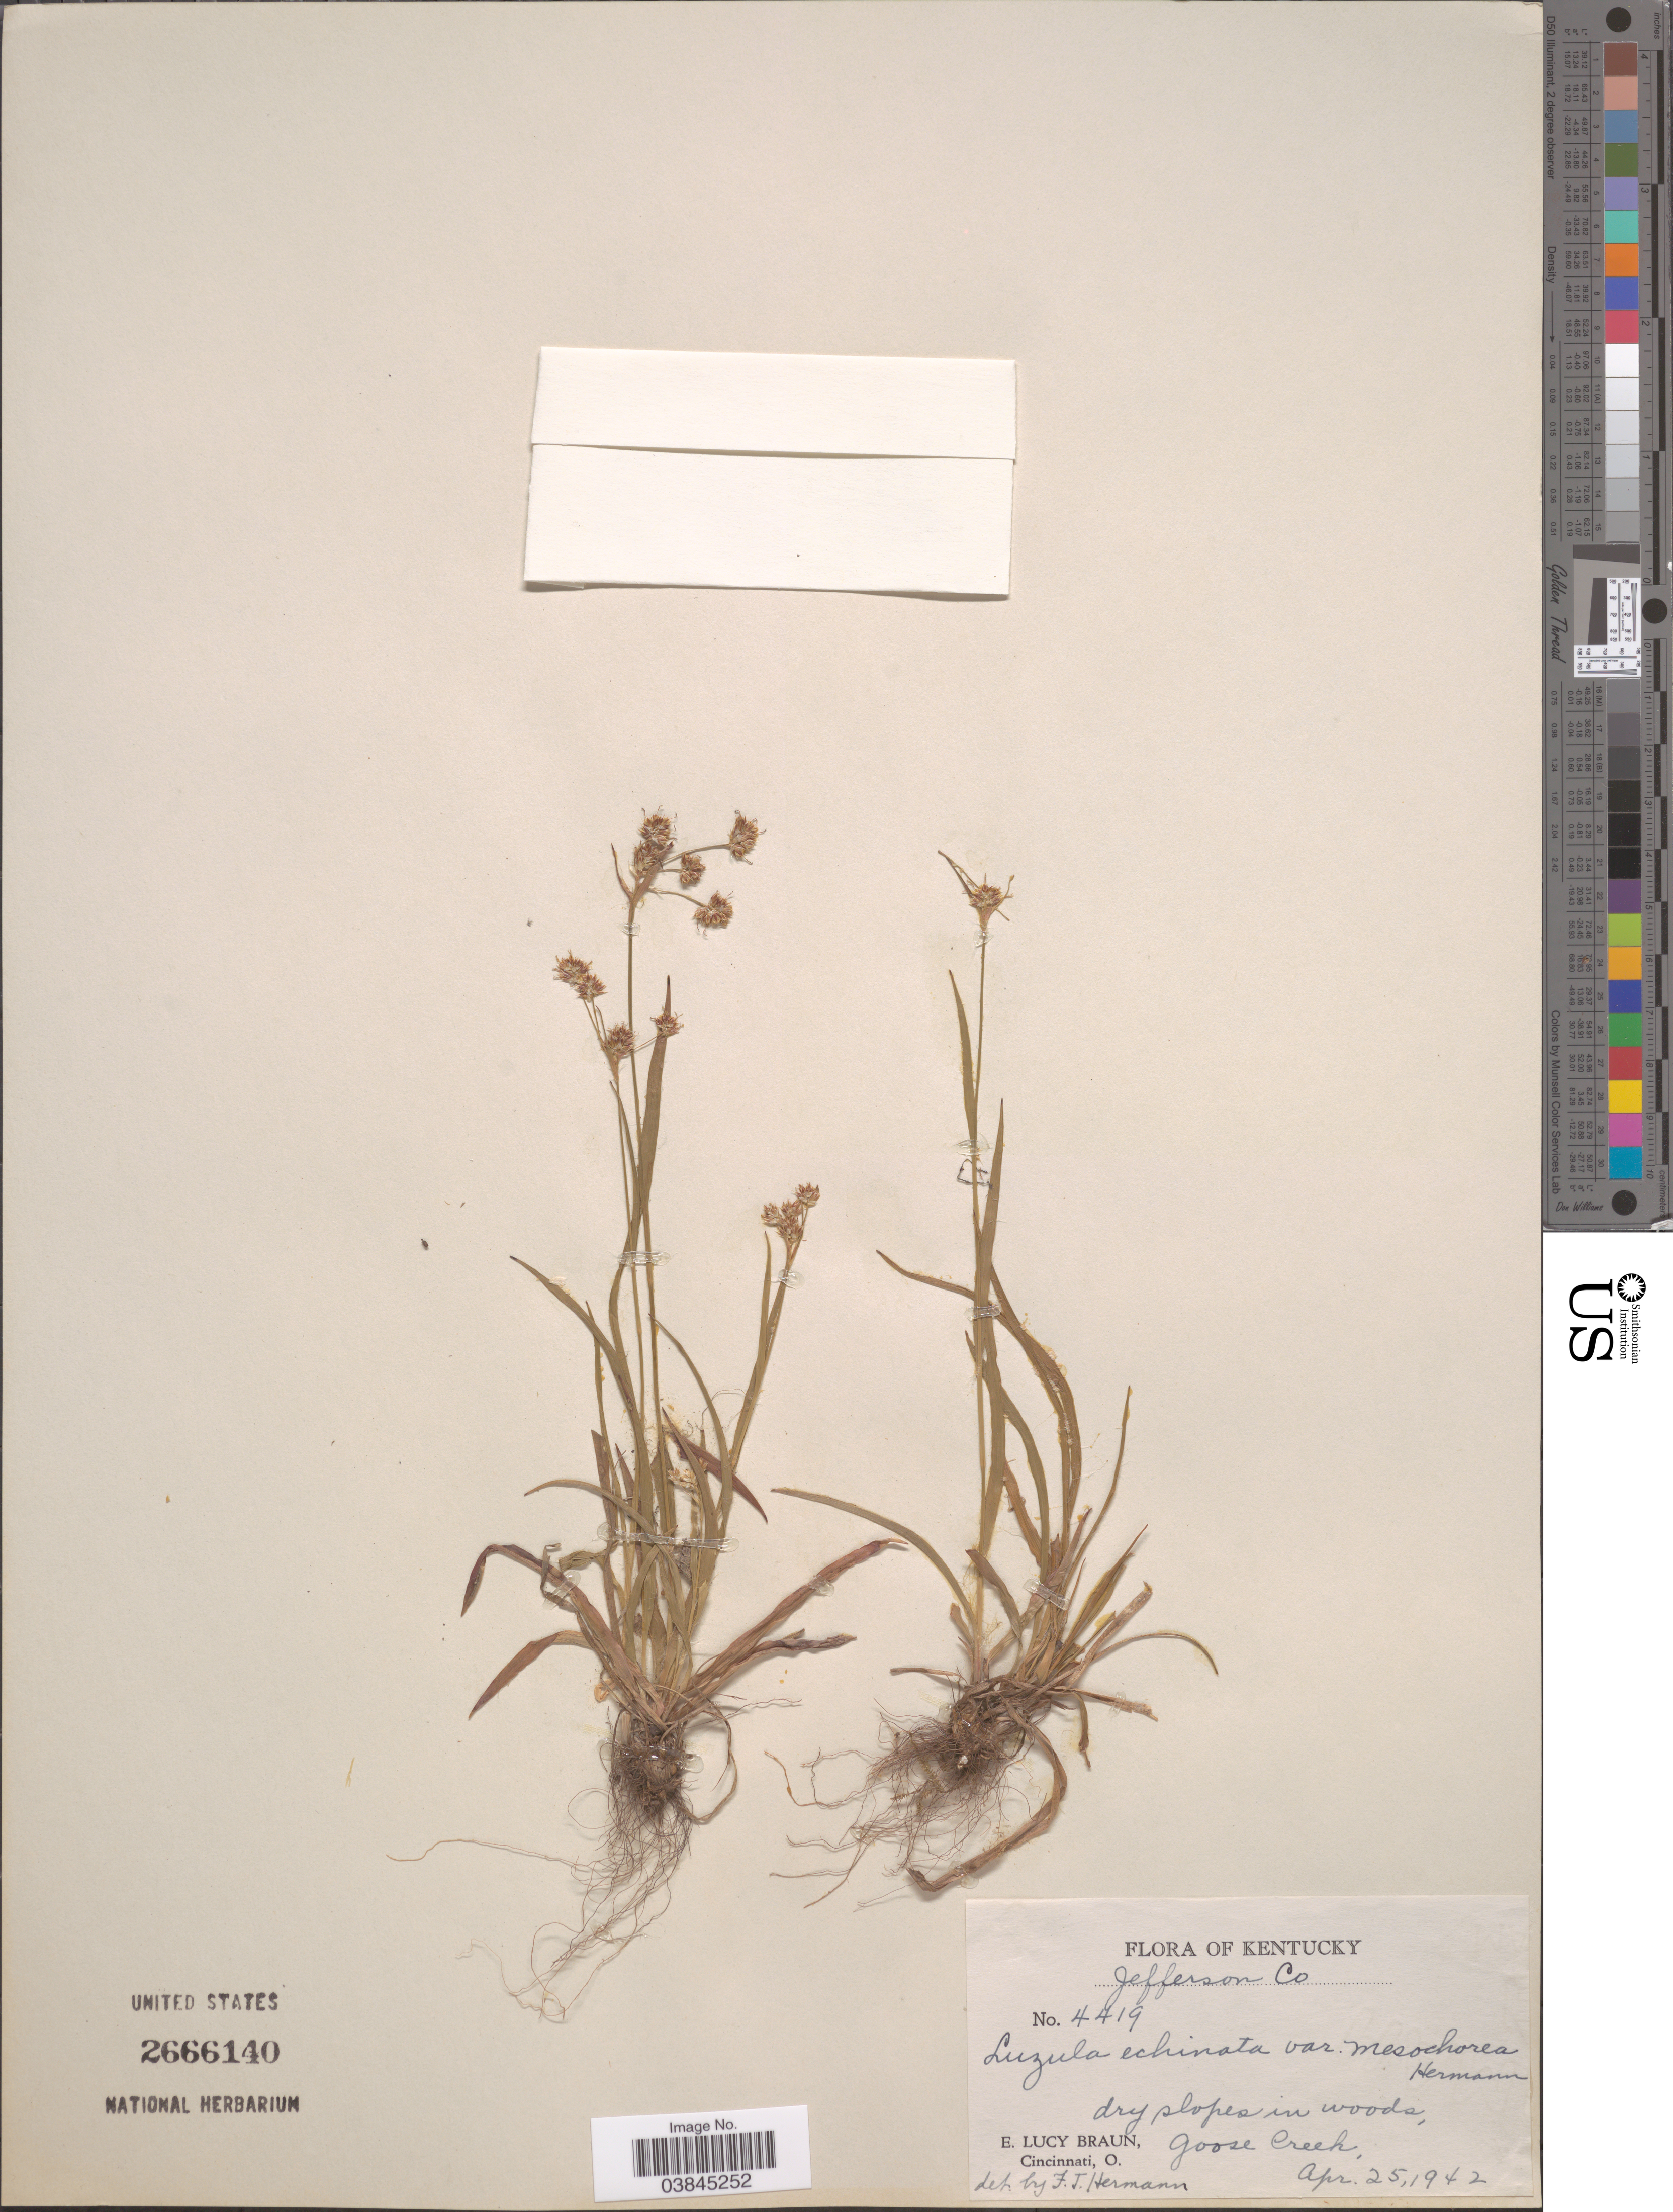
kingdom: Plantae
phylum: Tracheophyta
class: Liliopsida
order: Poales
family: Juncaceae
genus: Luzula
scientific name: Luzula campestris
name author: (L.) DC.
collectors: E. L. Braun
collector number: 4419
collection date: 1942-04-25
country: United States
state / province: Kentucky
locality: Jefferson Co. Goose Creek.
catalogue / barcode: US 2666140